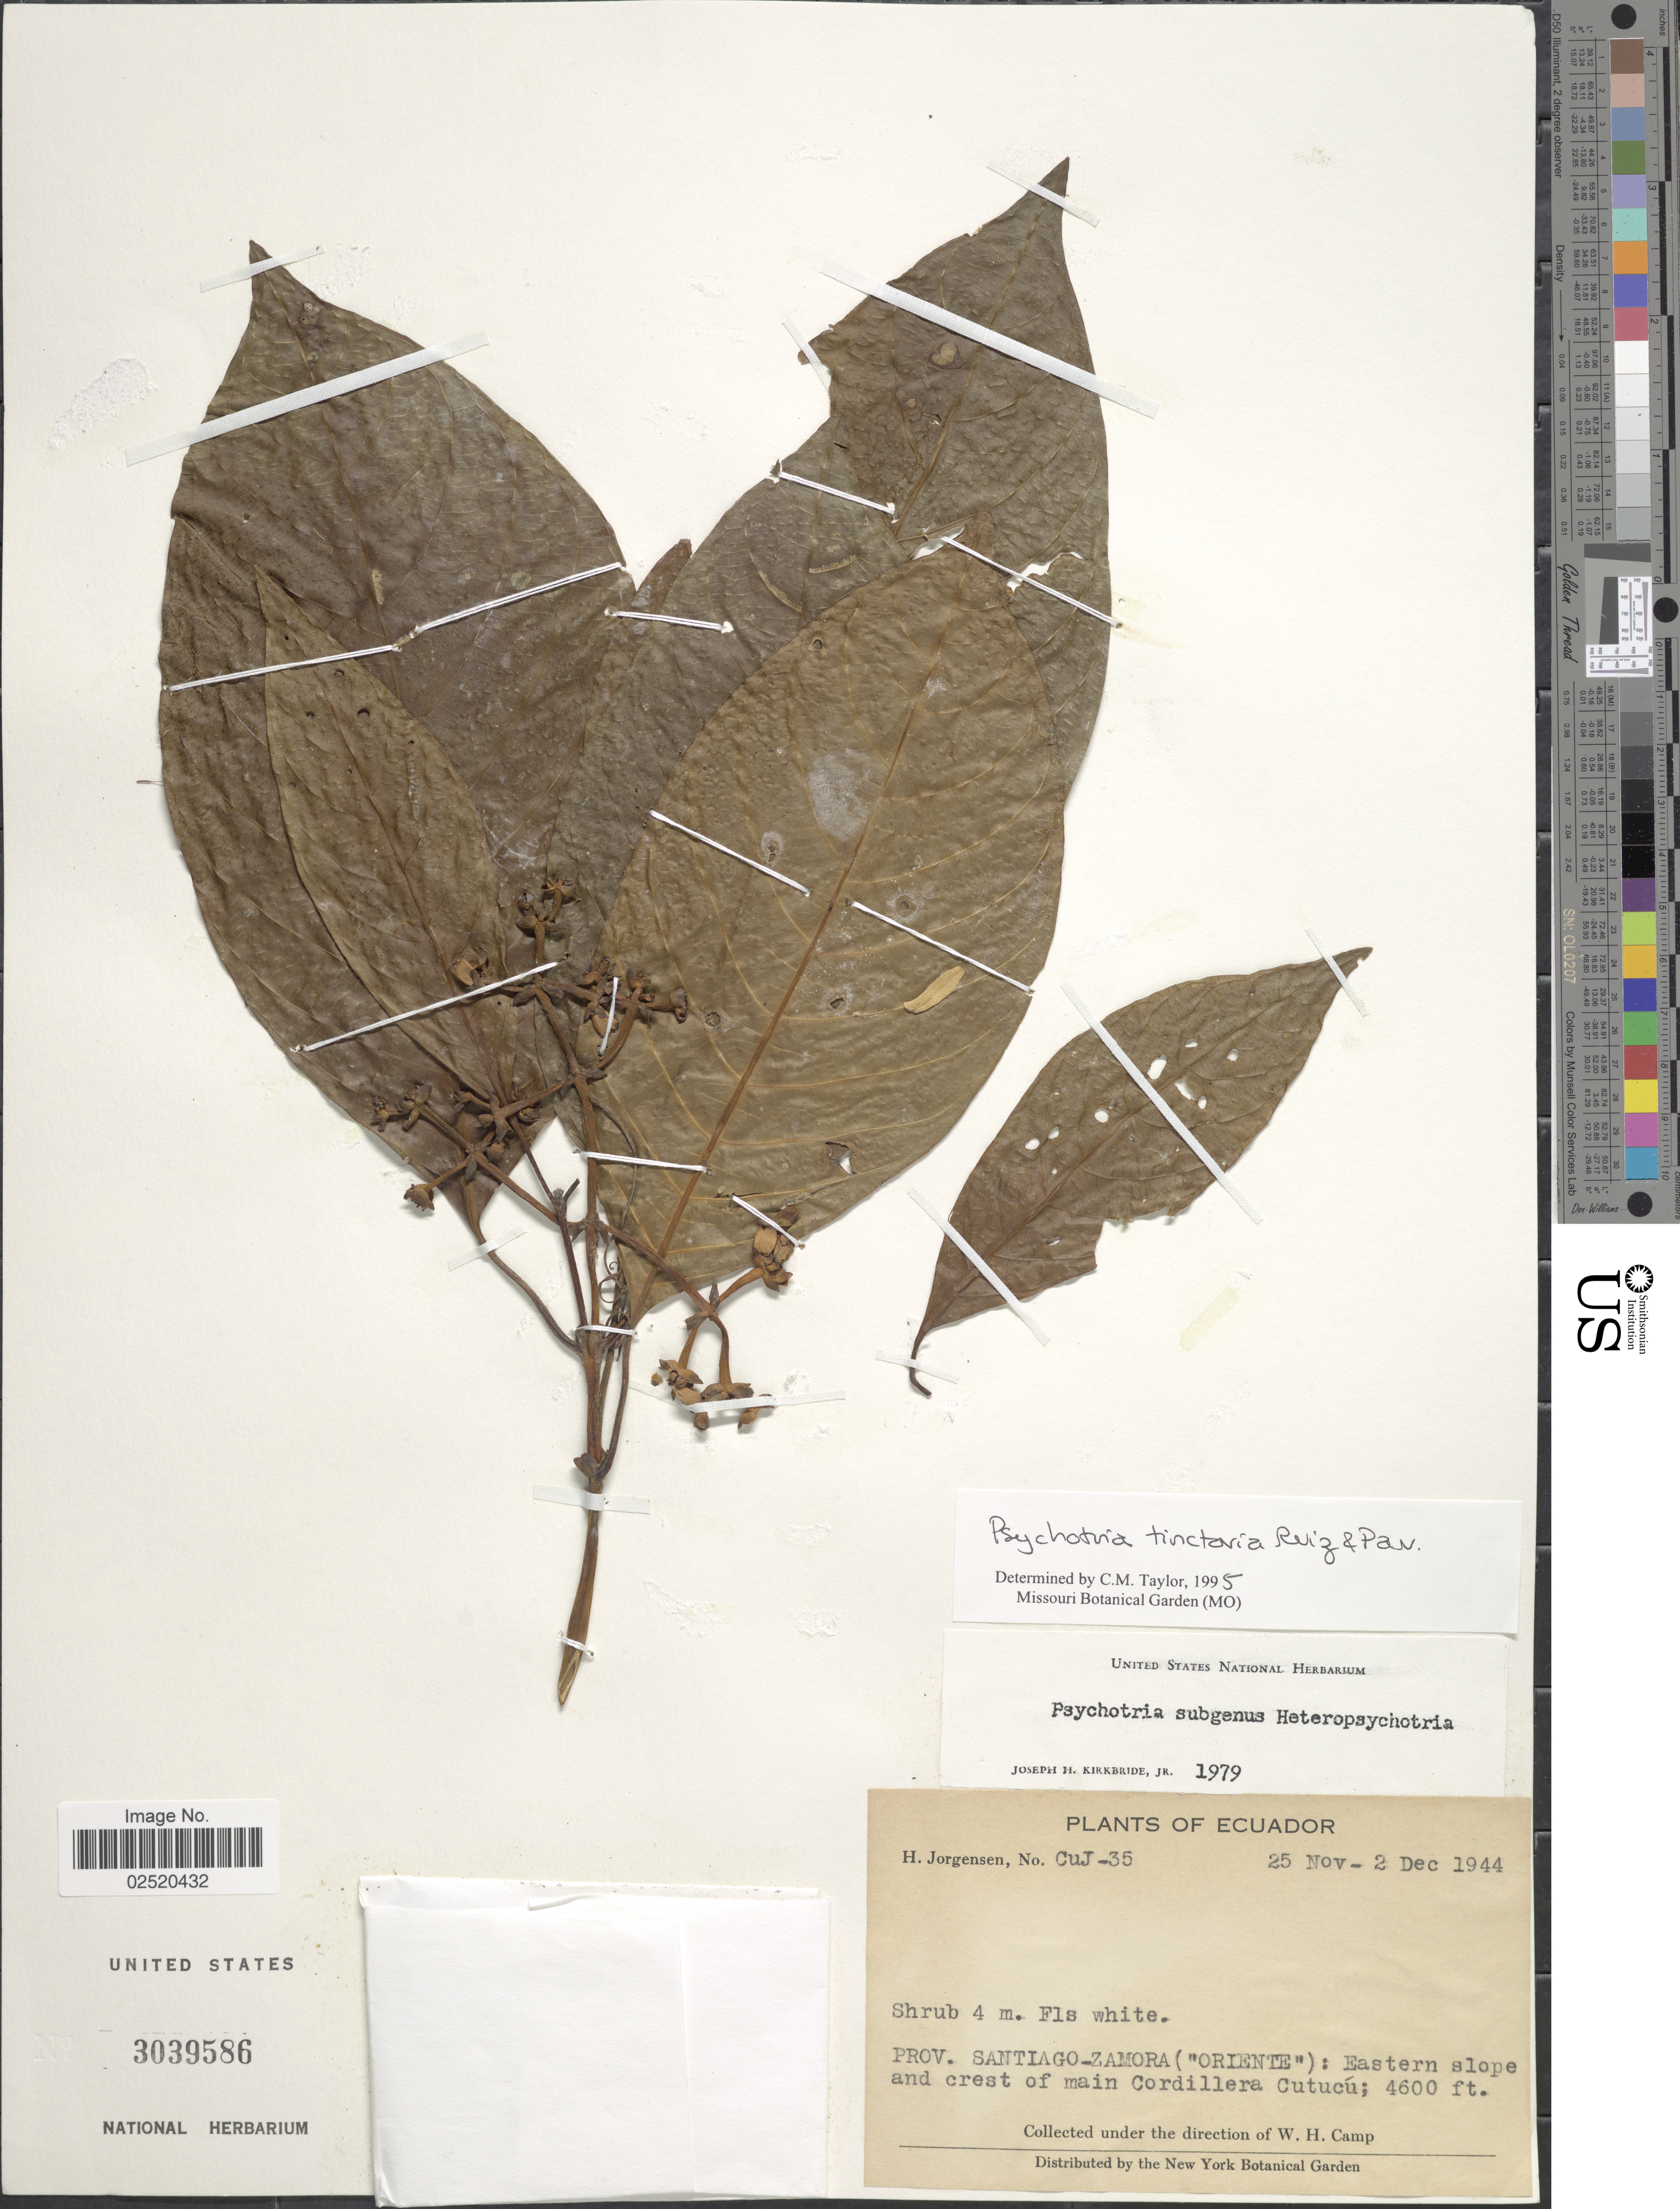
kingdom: Plantae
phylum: Tracheophyta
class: Magnoliopsida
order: Gentianales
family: Rubiaceae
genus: Psychotria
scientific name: Psychotria tinctoria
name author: Ruiz & Pav.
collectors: H. Jørgensen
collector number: CuJ -35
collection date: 1944-11-25/1944-12-02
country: Ecuador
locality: Prov. Santiago-Zamora ("Oriente"): Eastern slope and crest of main Cordillera Cutucú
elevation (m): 1402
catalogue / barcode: US 3039586